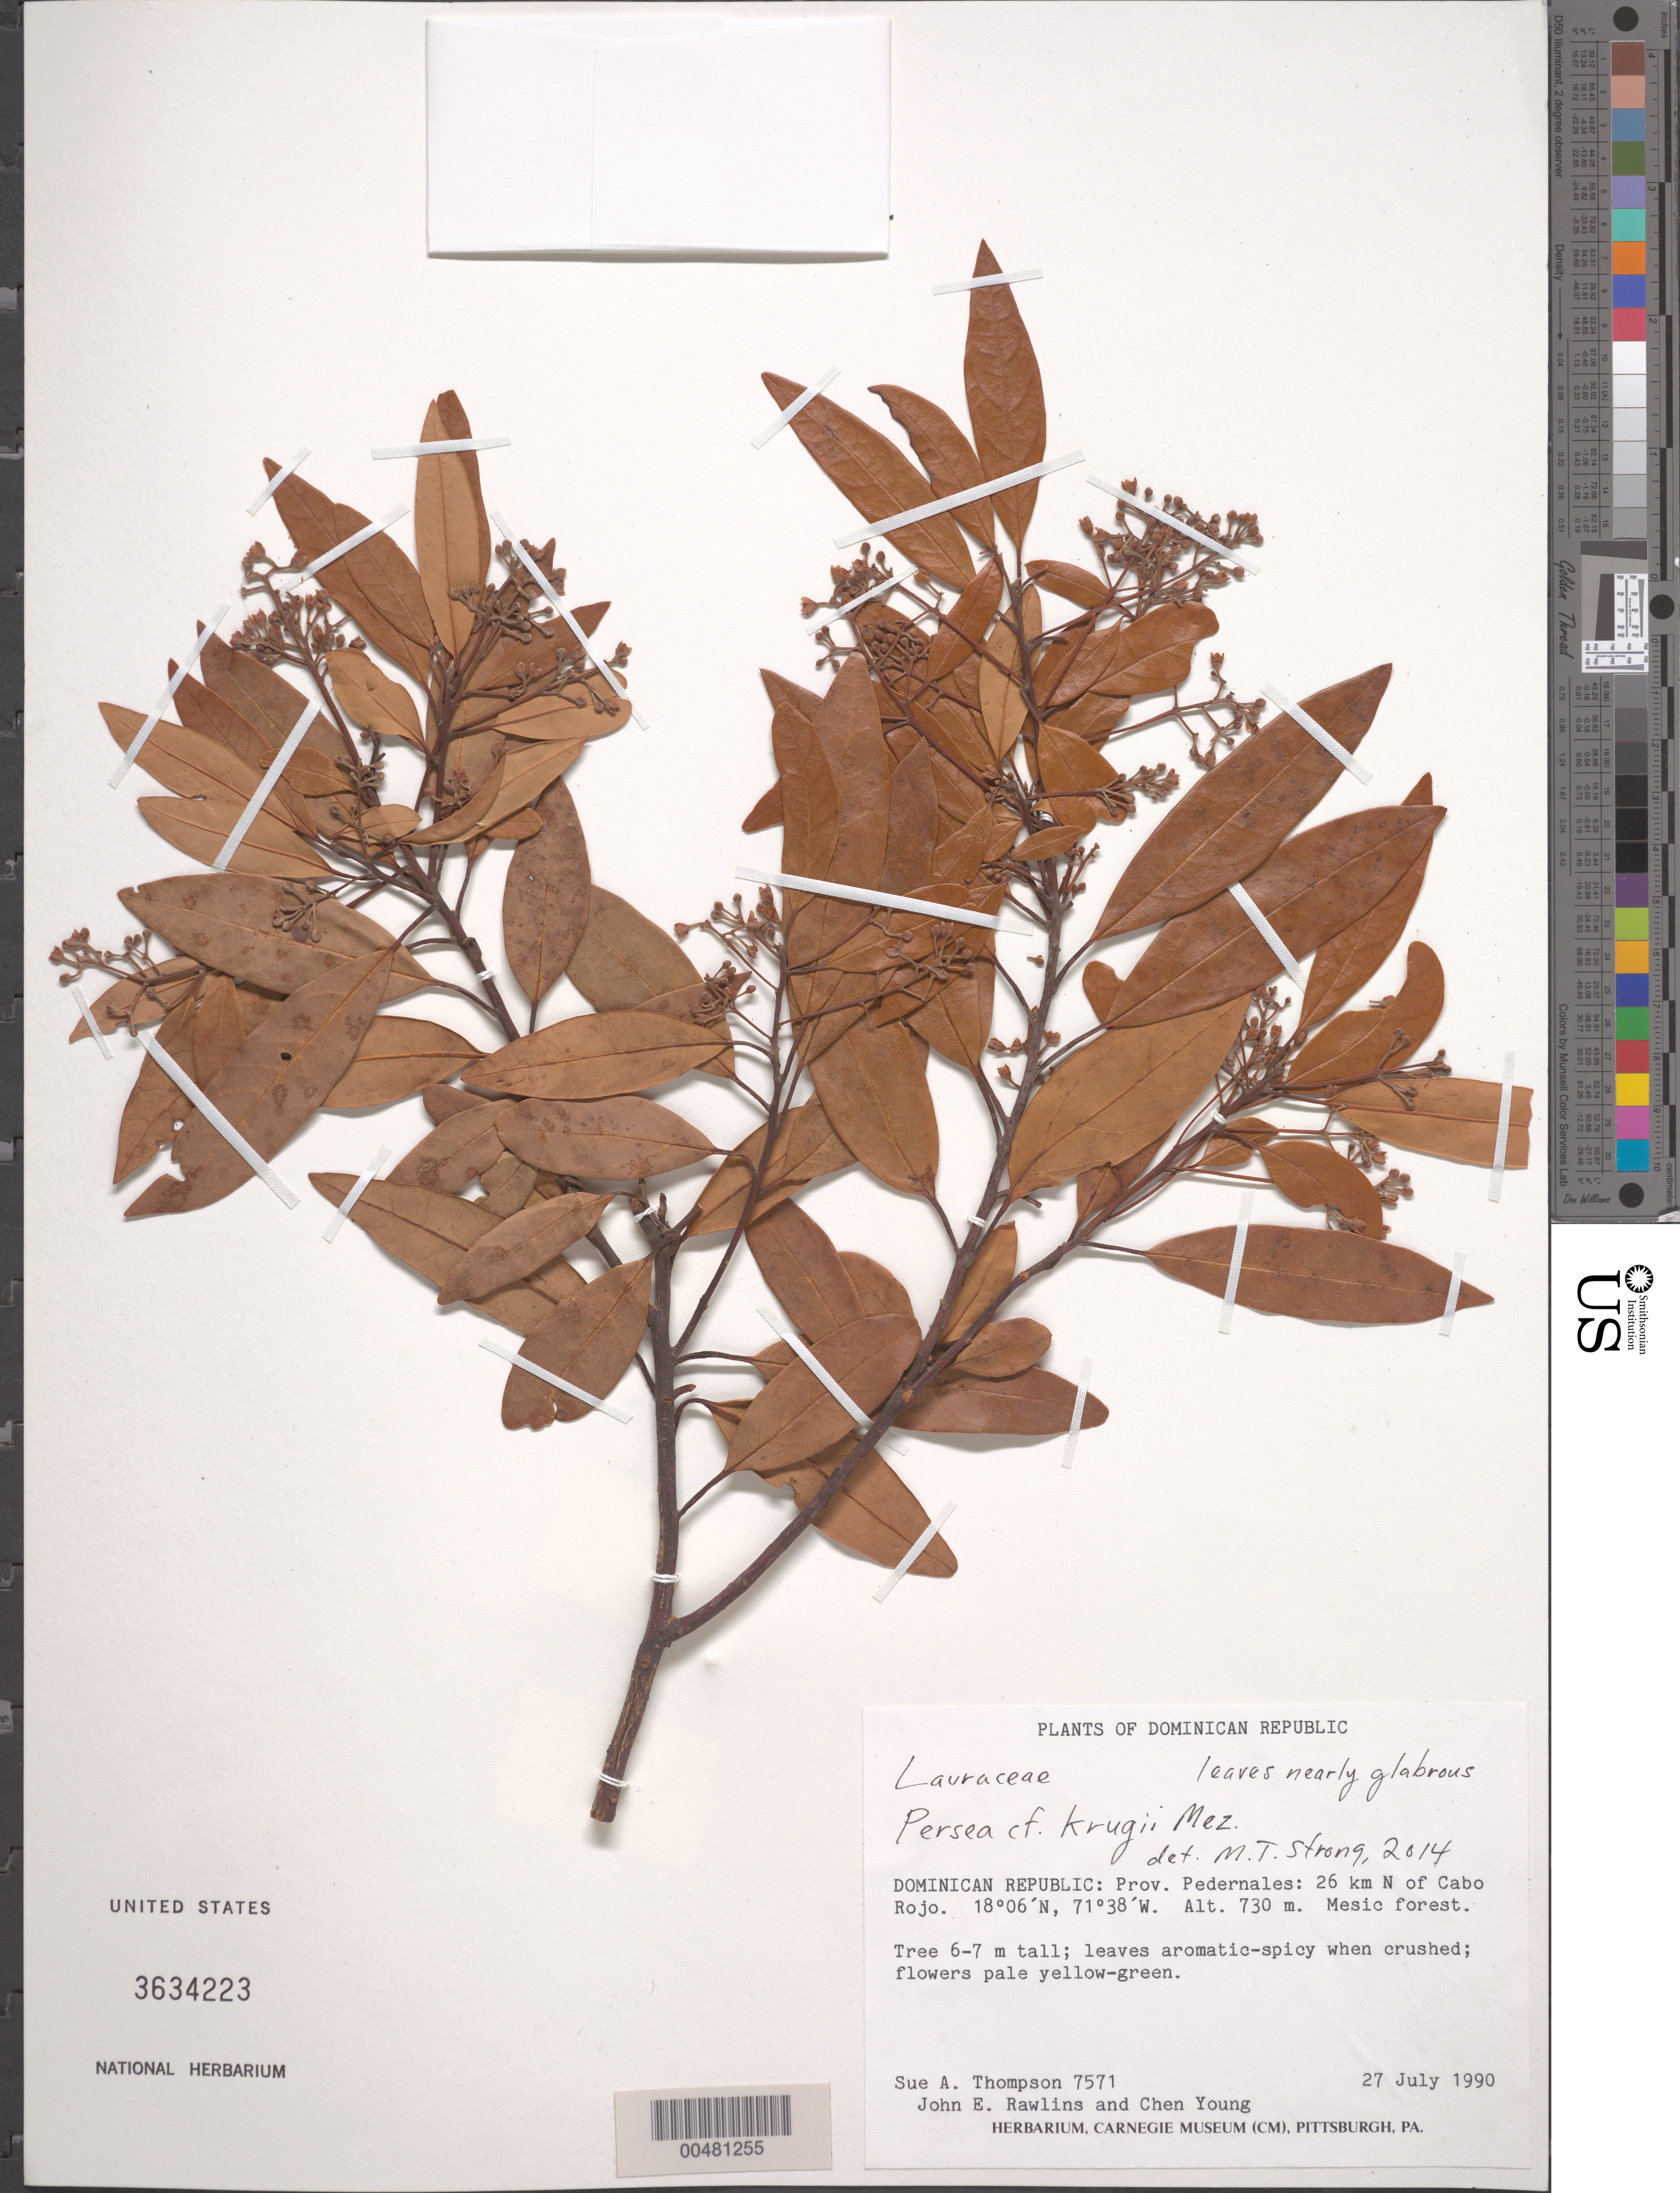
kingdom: Plantae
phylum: Tracheophyta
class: Magnoliopsida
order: Laurales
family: Lauraceae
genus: Persea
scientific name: Persea krugii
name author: Mez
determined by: Strong, M. T., (US), Smithsonian Institution - National Museum of Natural History (UNITED STATES)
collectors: S. A. Thompson, J. Rawlins & C. Young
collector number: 7571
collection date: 1990-07-27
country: Dominican Republic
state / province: Pedernales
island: Hispaniola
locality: Cabo Rojo, 26 km N.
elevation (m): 730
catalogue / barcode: US 3634223